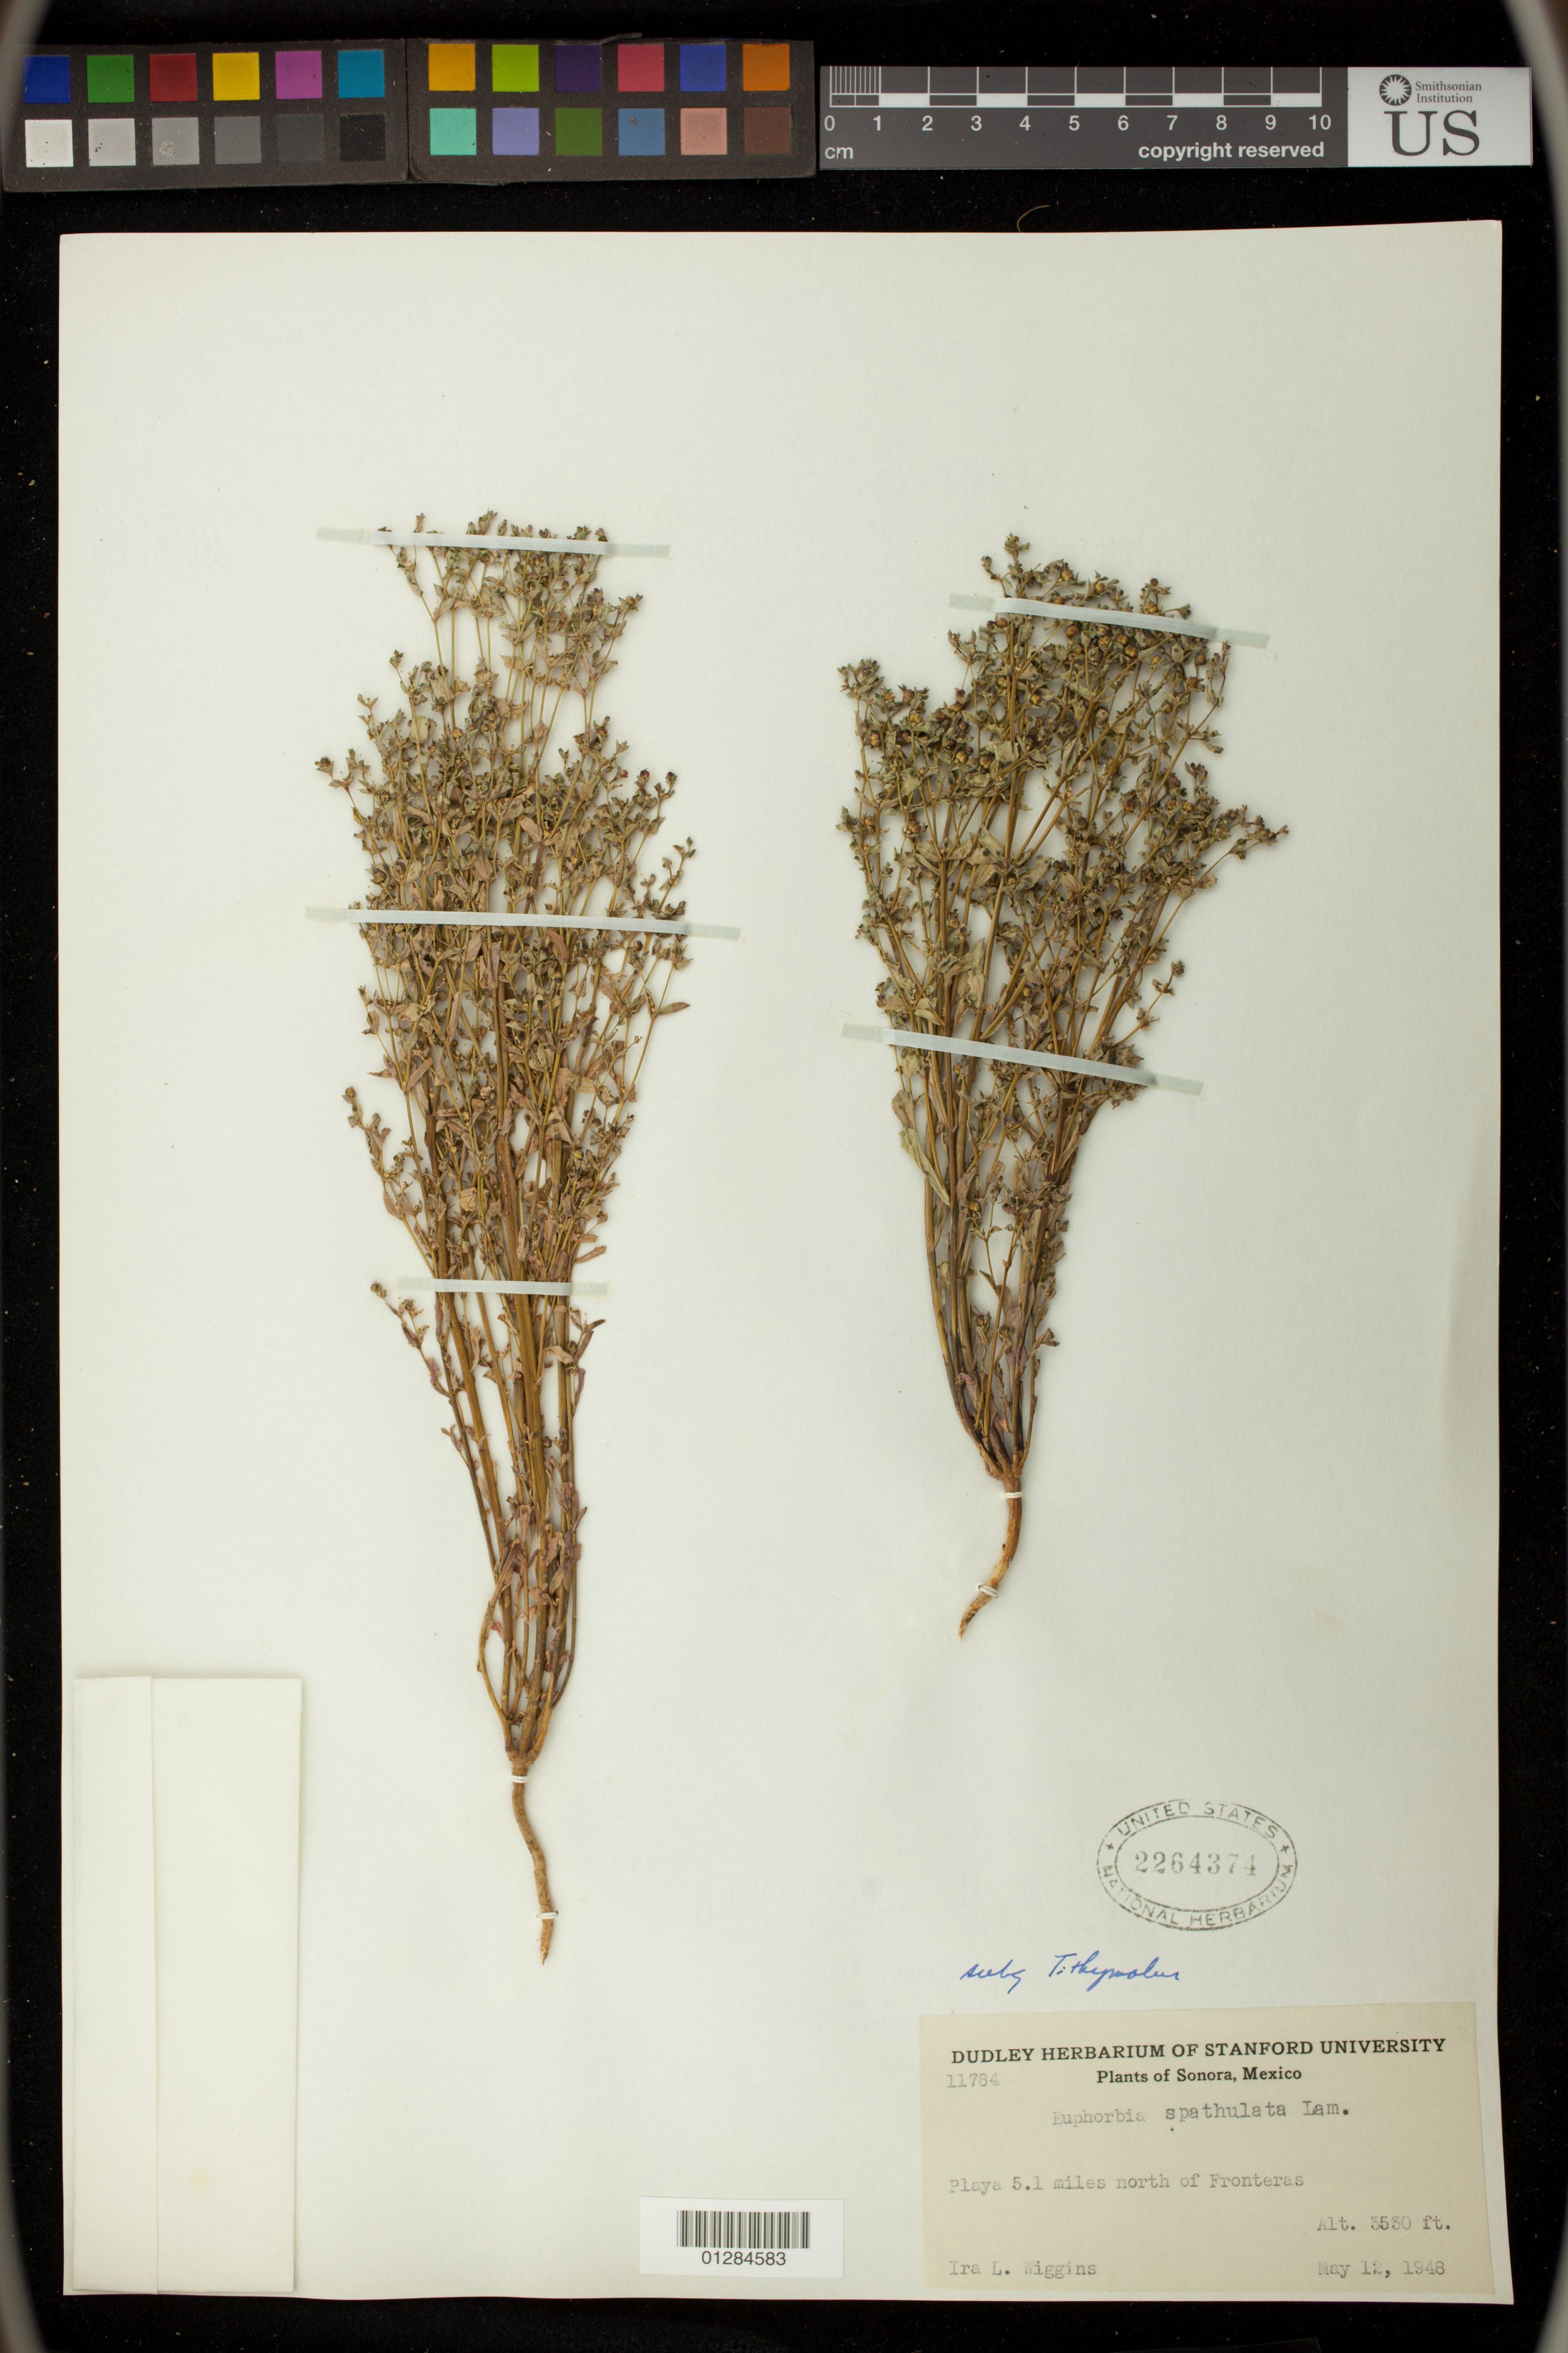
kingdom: Plantae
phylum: Tracheophyta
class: Magnoliopsida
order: Malpighiales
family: Euphorbiaceae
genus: Euphorbia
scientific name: Euphorbia spathulata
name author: Lam.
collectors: I. L. Wiggins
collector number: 11734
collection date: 1948-05-12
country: Mexico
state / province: Sonora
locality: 5.1 miles north of Fronteras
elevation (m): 1076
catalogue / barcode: US 2264374